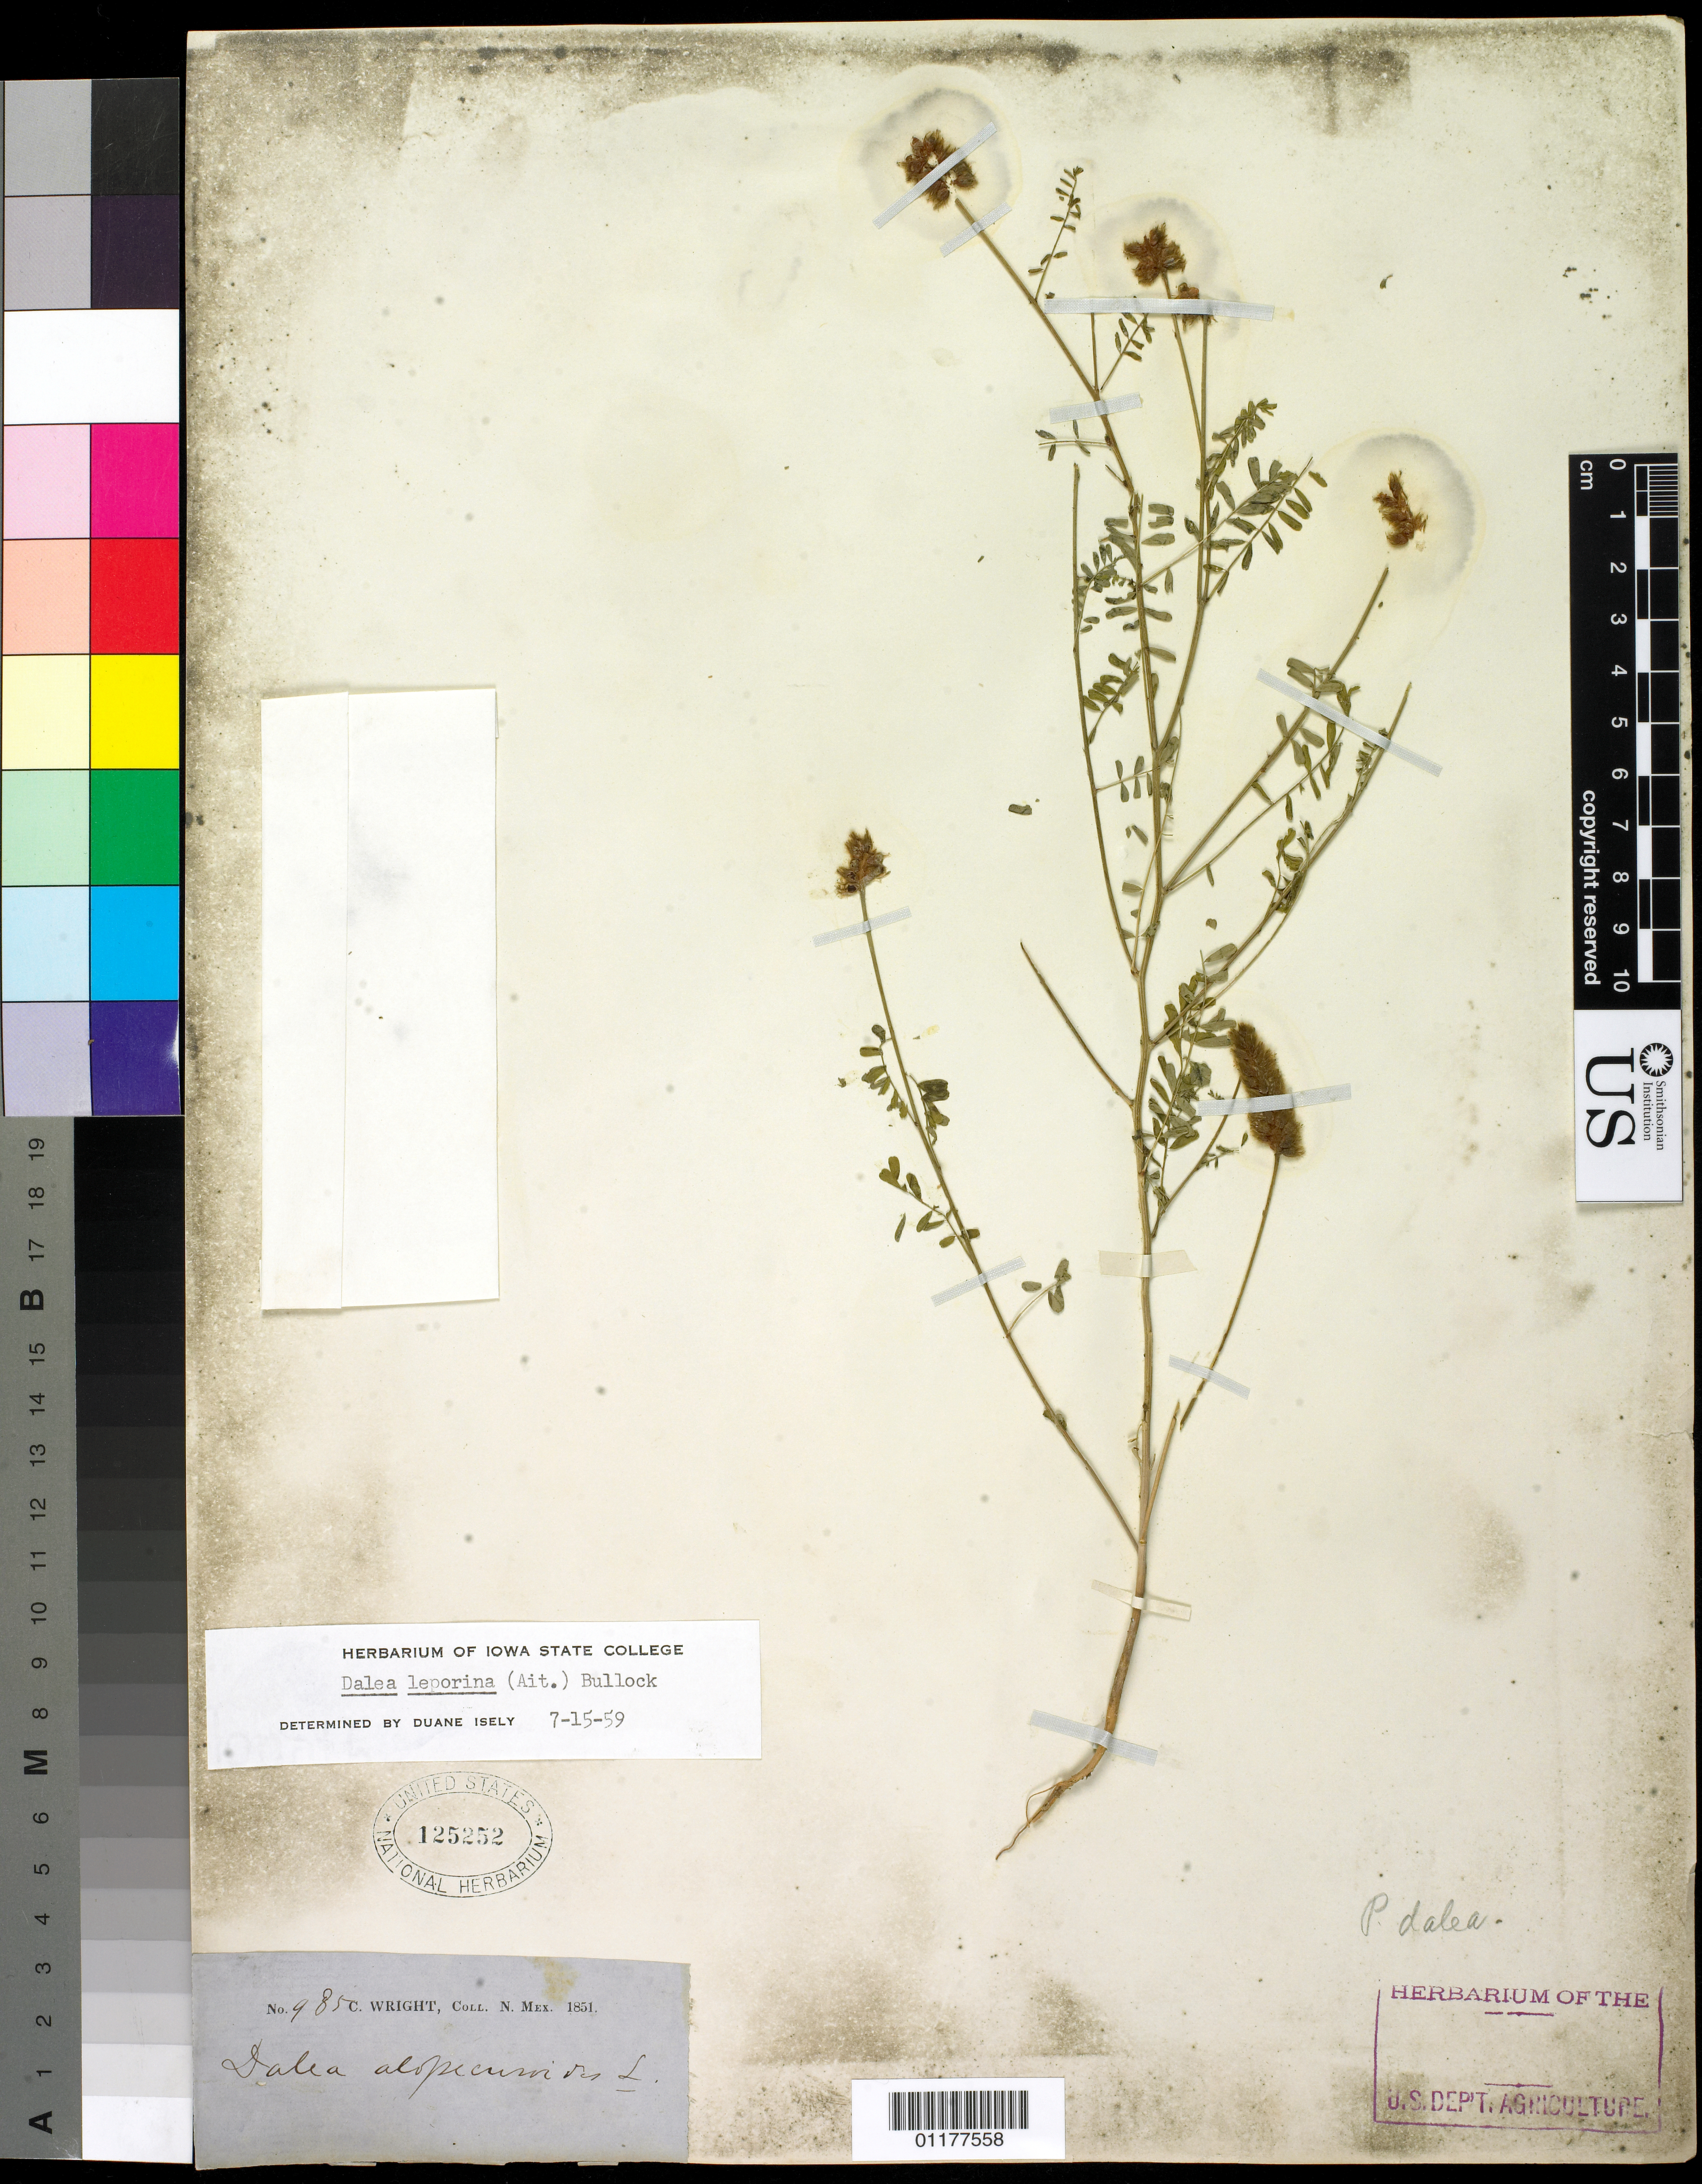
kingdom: Plantae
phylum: Tracheophyta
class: Magnoliopsida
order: Fabales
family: Fabaceae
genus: Dalea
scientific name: Dalea leporina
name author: (Aiton) Bullock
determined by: Isely, D.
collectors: C. Wright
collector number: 985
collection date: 1851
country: United States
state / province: New Mexico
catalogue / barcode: US 125252